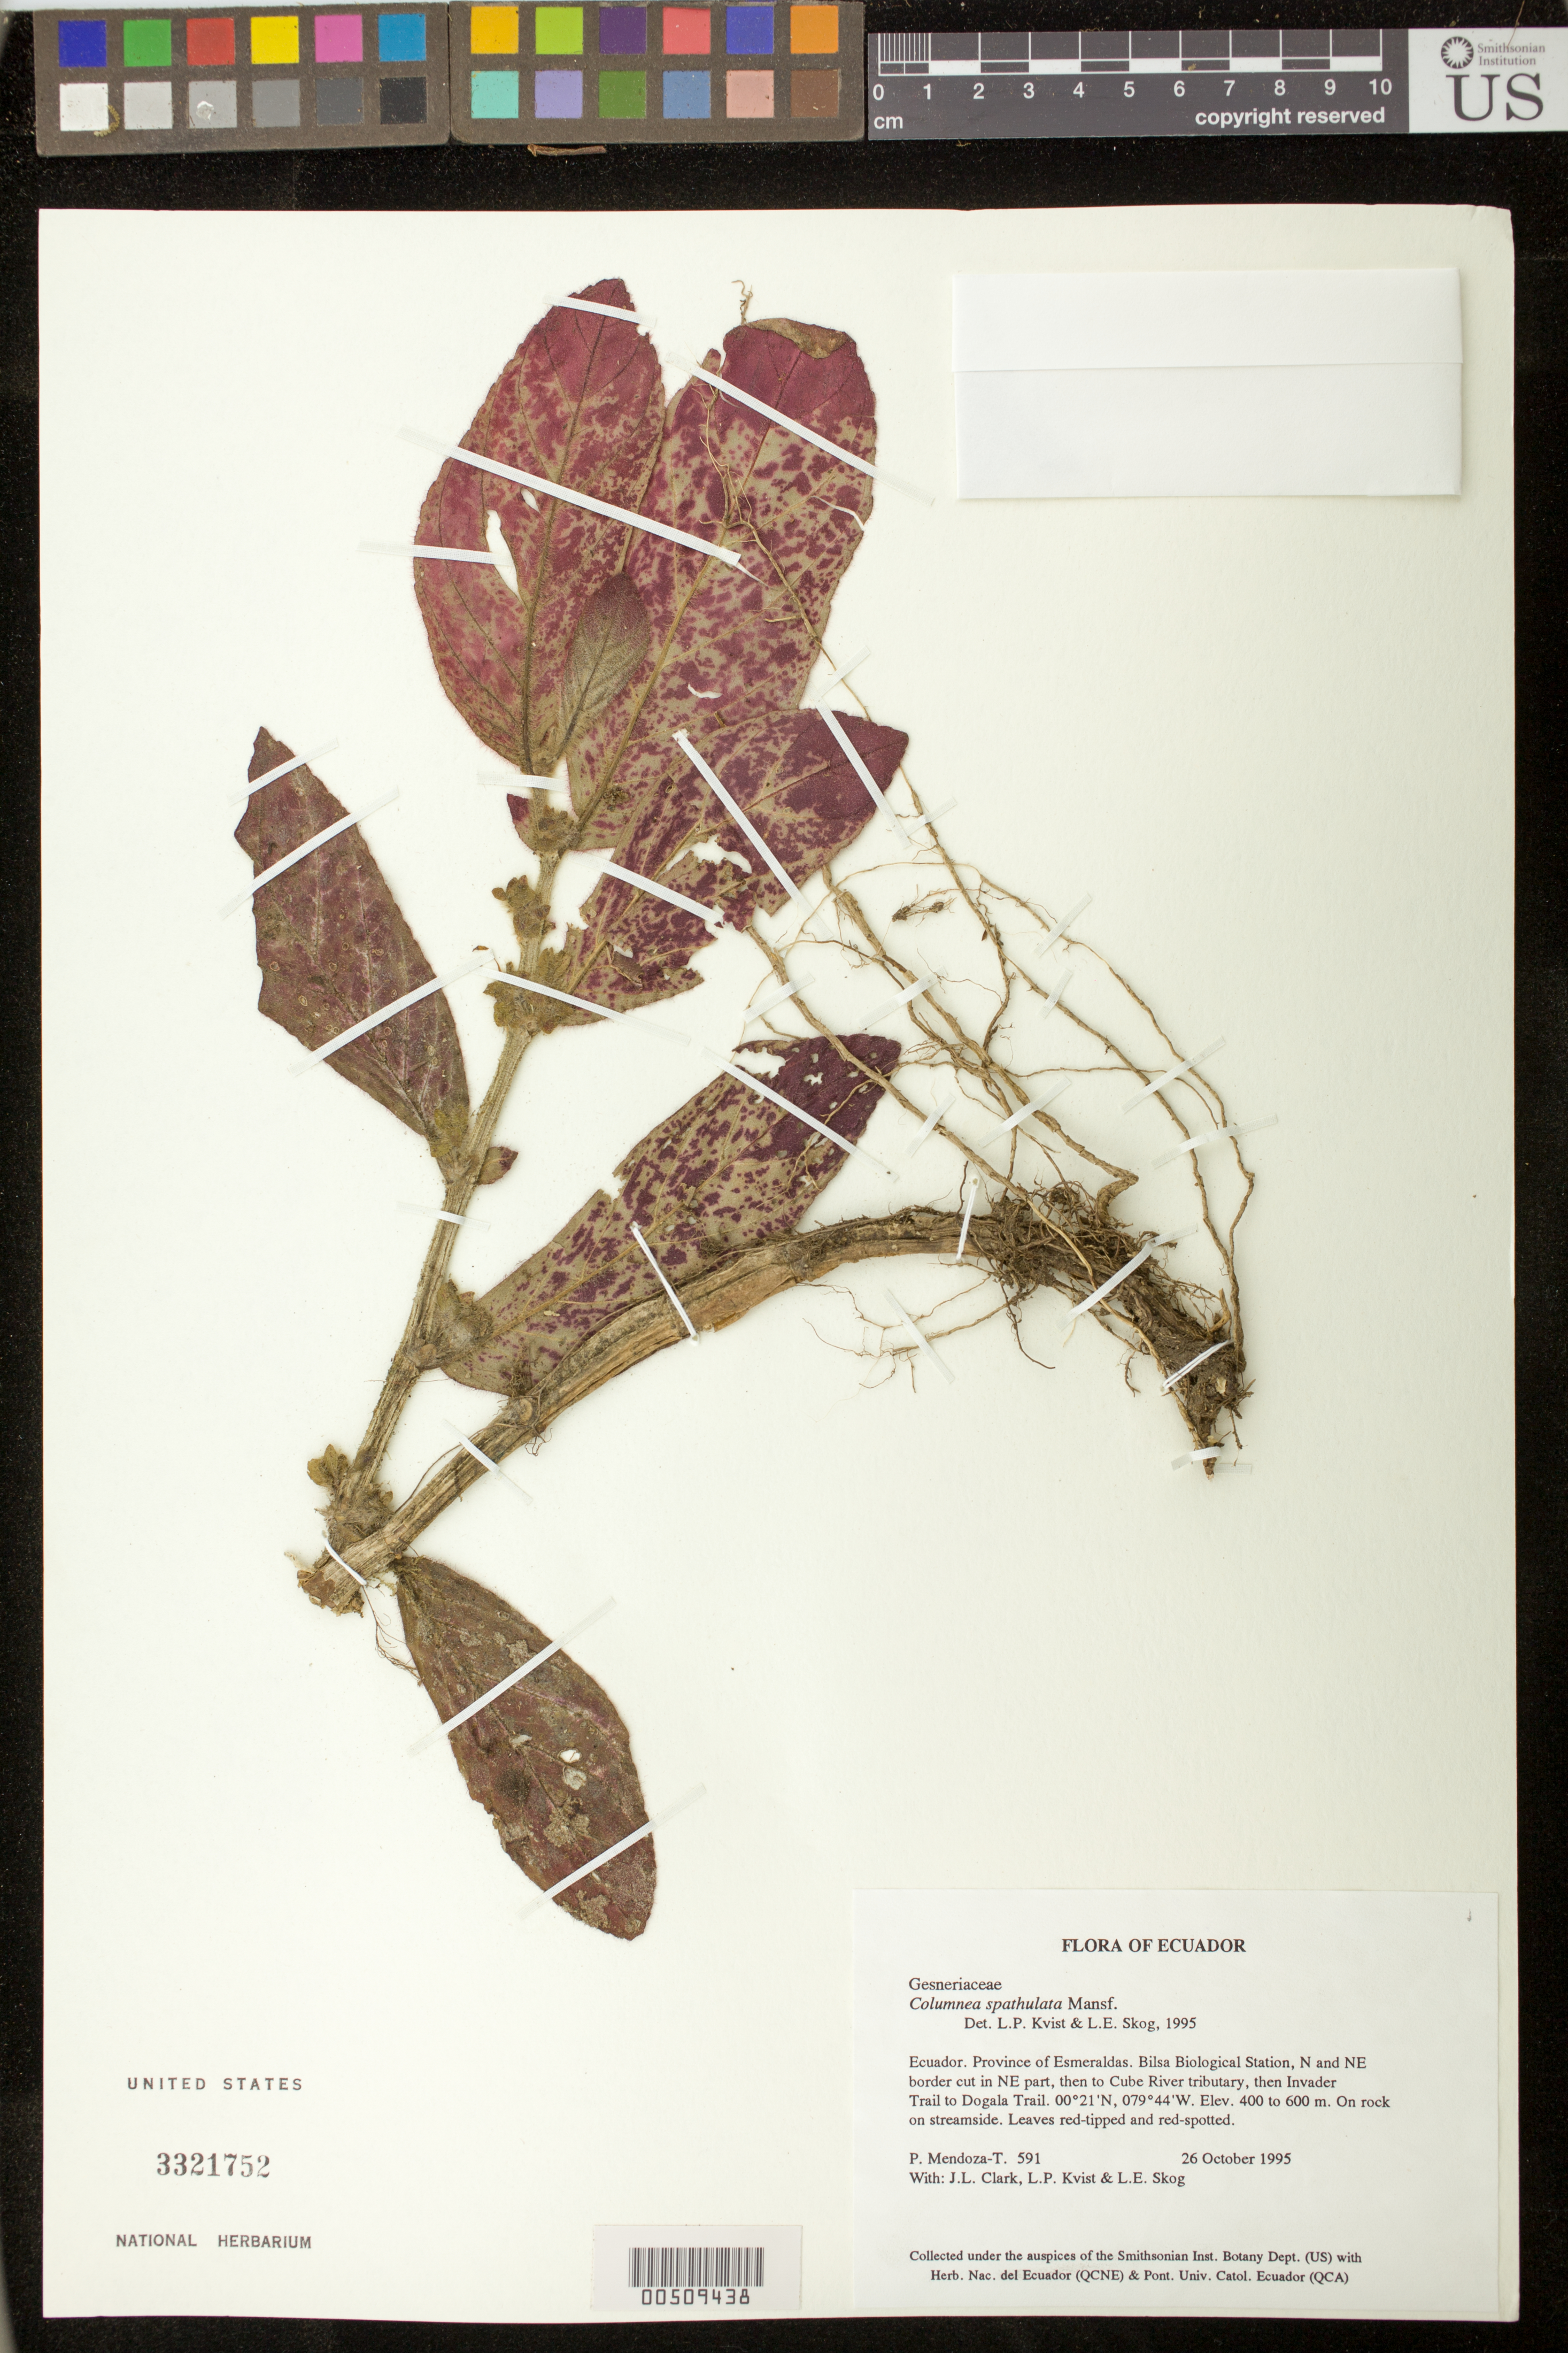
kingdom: Plantae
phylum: Tracheophyta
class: Magnoliopsida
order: Lamiales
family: Gesneriaceae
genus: Columnea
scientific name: Columnea spathulata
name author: Mansf.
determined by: Skog, Laurence E.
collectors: P. Mendoza-T., J. L. Clark, L. P. Kvist & L. E. Skog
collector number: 591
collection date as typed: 26 Oct 1995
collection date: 1995-10-26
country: Ecuador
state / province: Esmeraldas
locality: Bilsa Biological Station, N and NE border cut in NE part, then to Cube River tributary, then Invader Trail to Dogala Trail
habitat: On rock on streamside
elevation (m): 400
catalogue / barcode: US 3321752